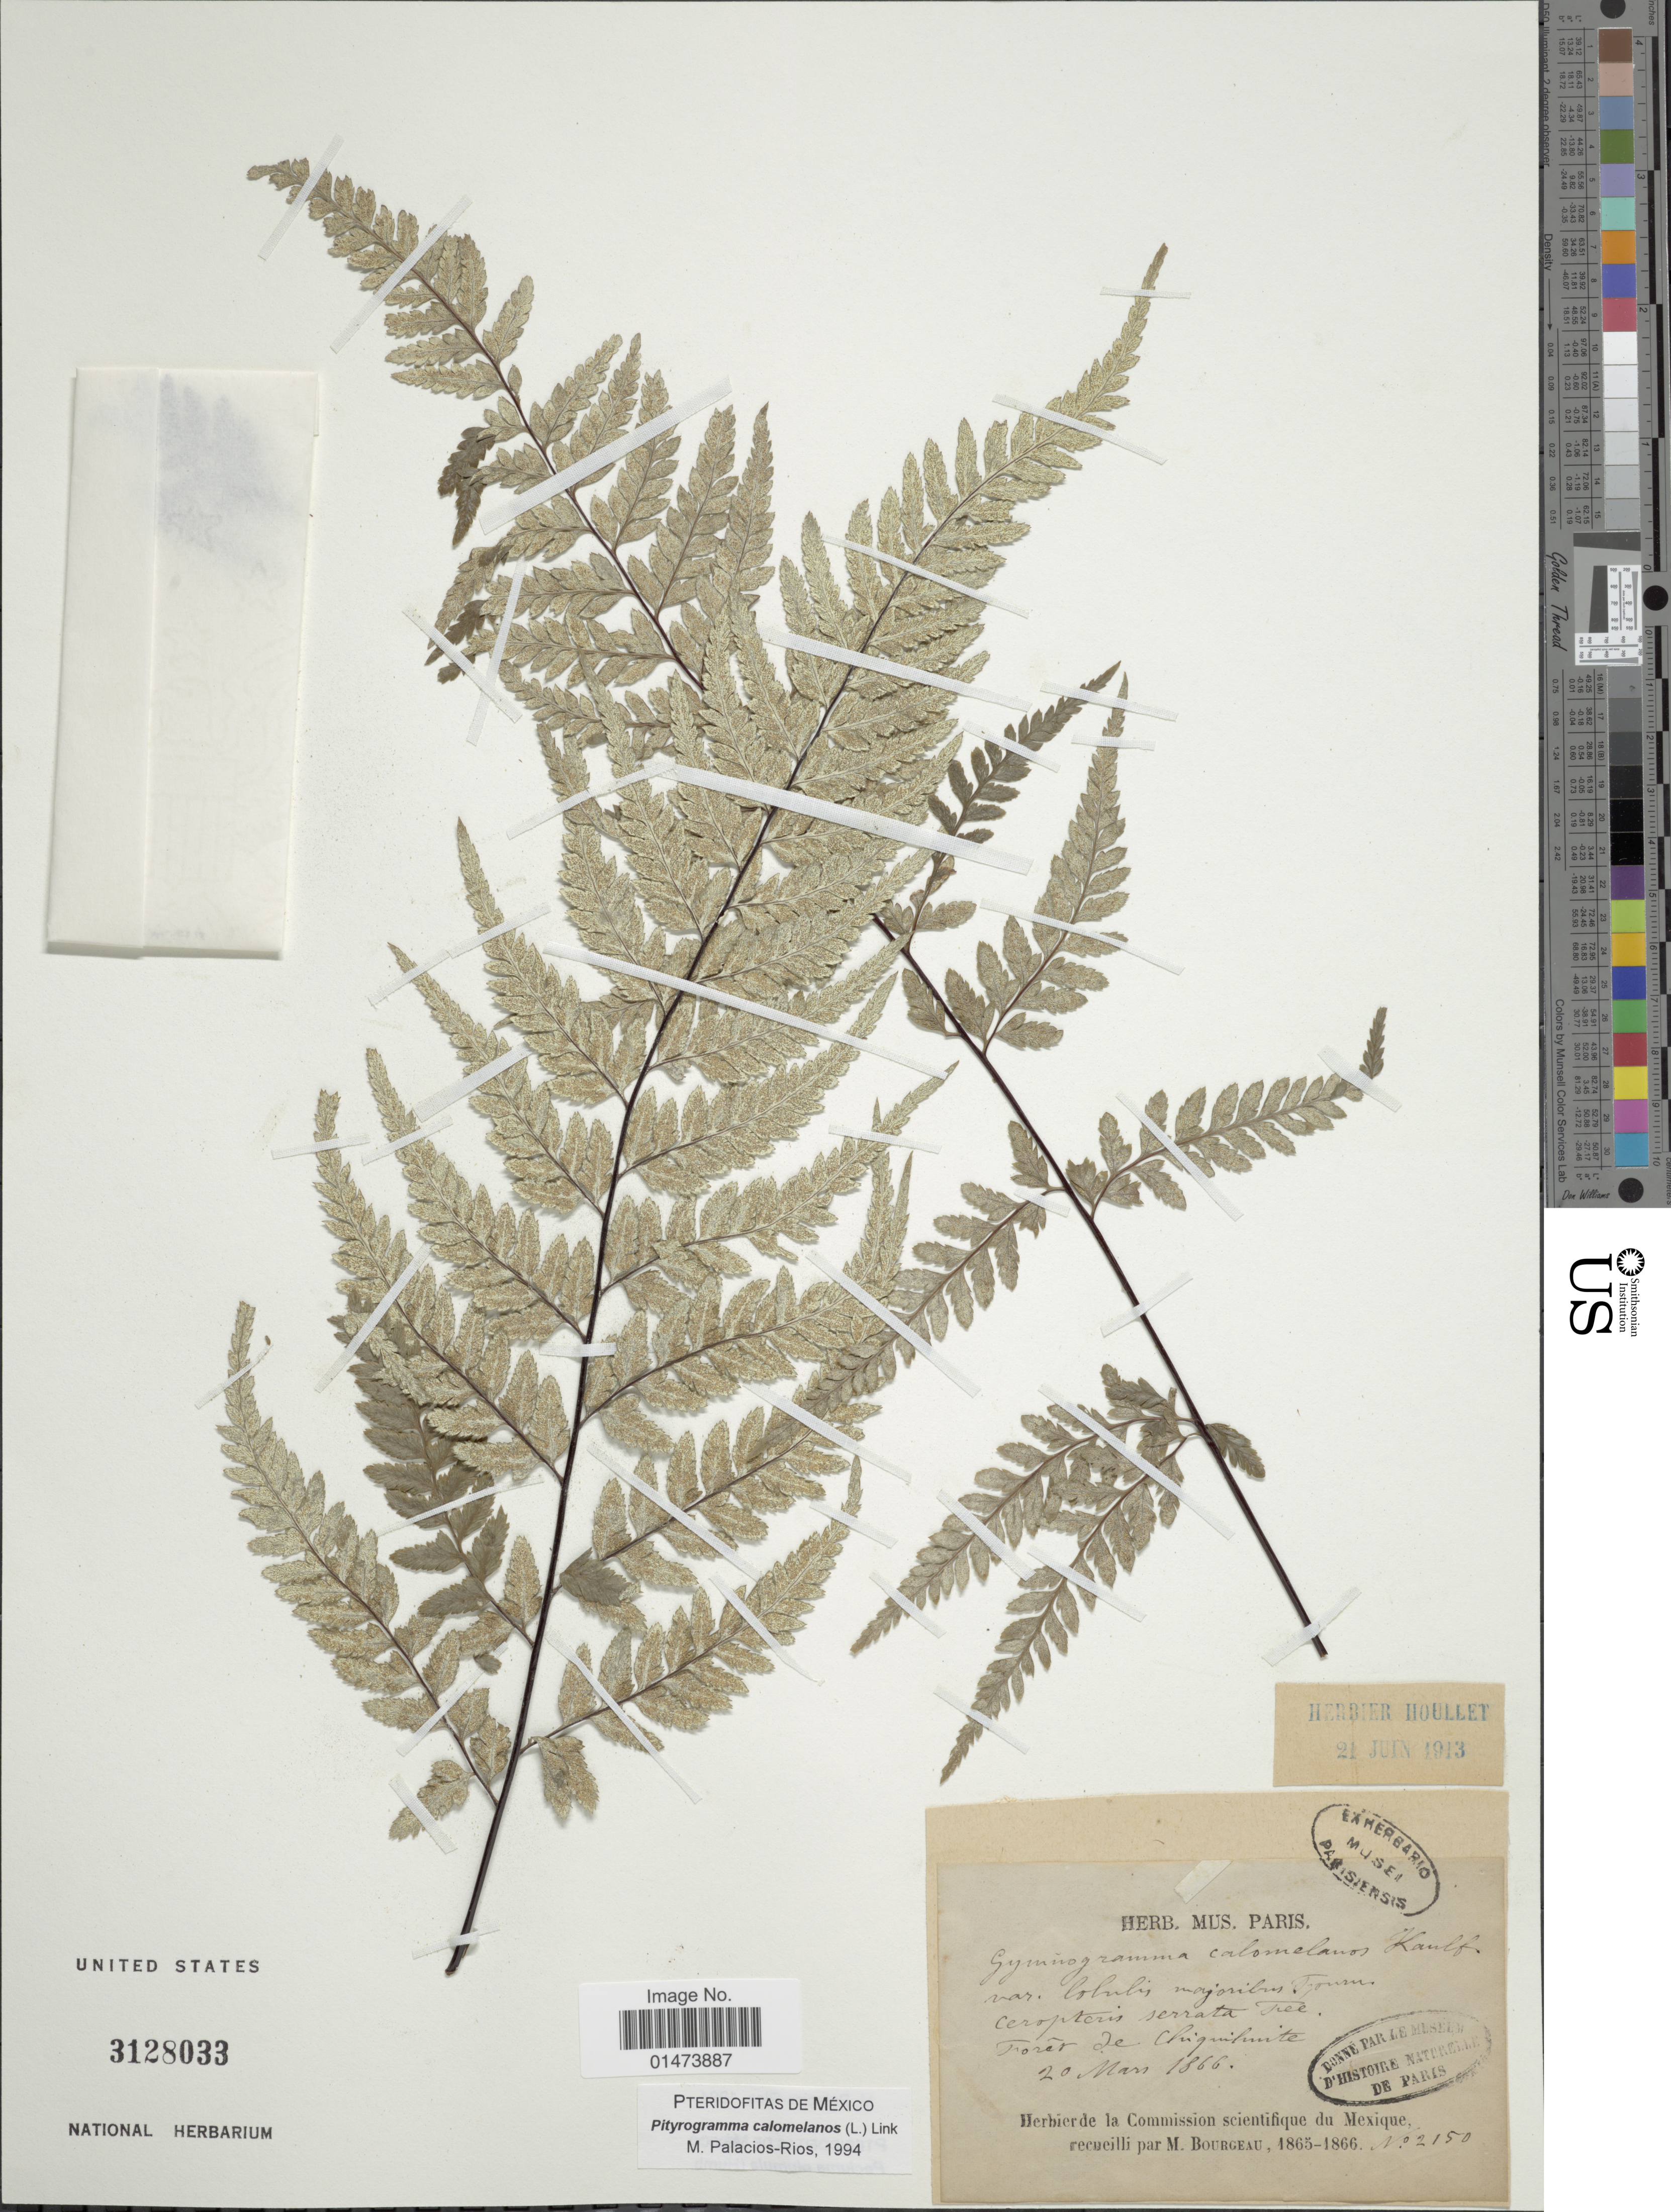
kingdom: Plantae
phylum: Tracheophyta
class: Polypodiopsida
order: Polypodiales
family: Pteridaceae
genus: Pityrogramma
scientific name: Pityrogramma calomelanos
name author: (L.) Link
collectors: M. Bourgeau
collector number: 2150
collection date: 1865/1866-03-20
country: Mexico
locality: Forêt de Chiquihuite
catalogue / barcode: US 3128033